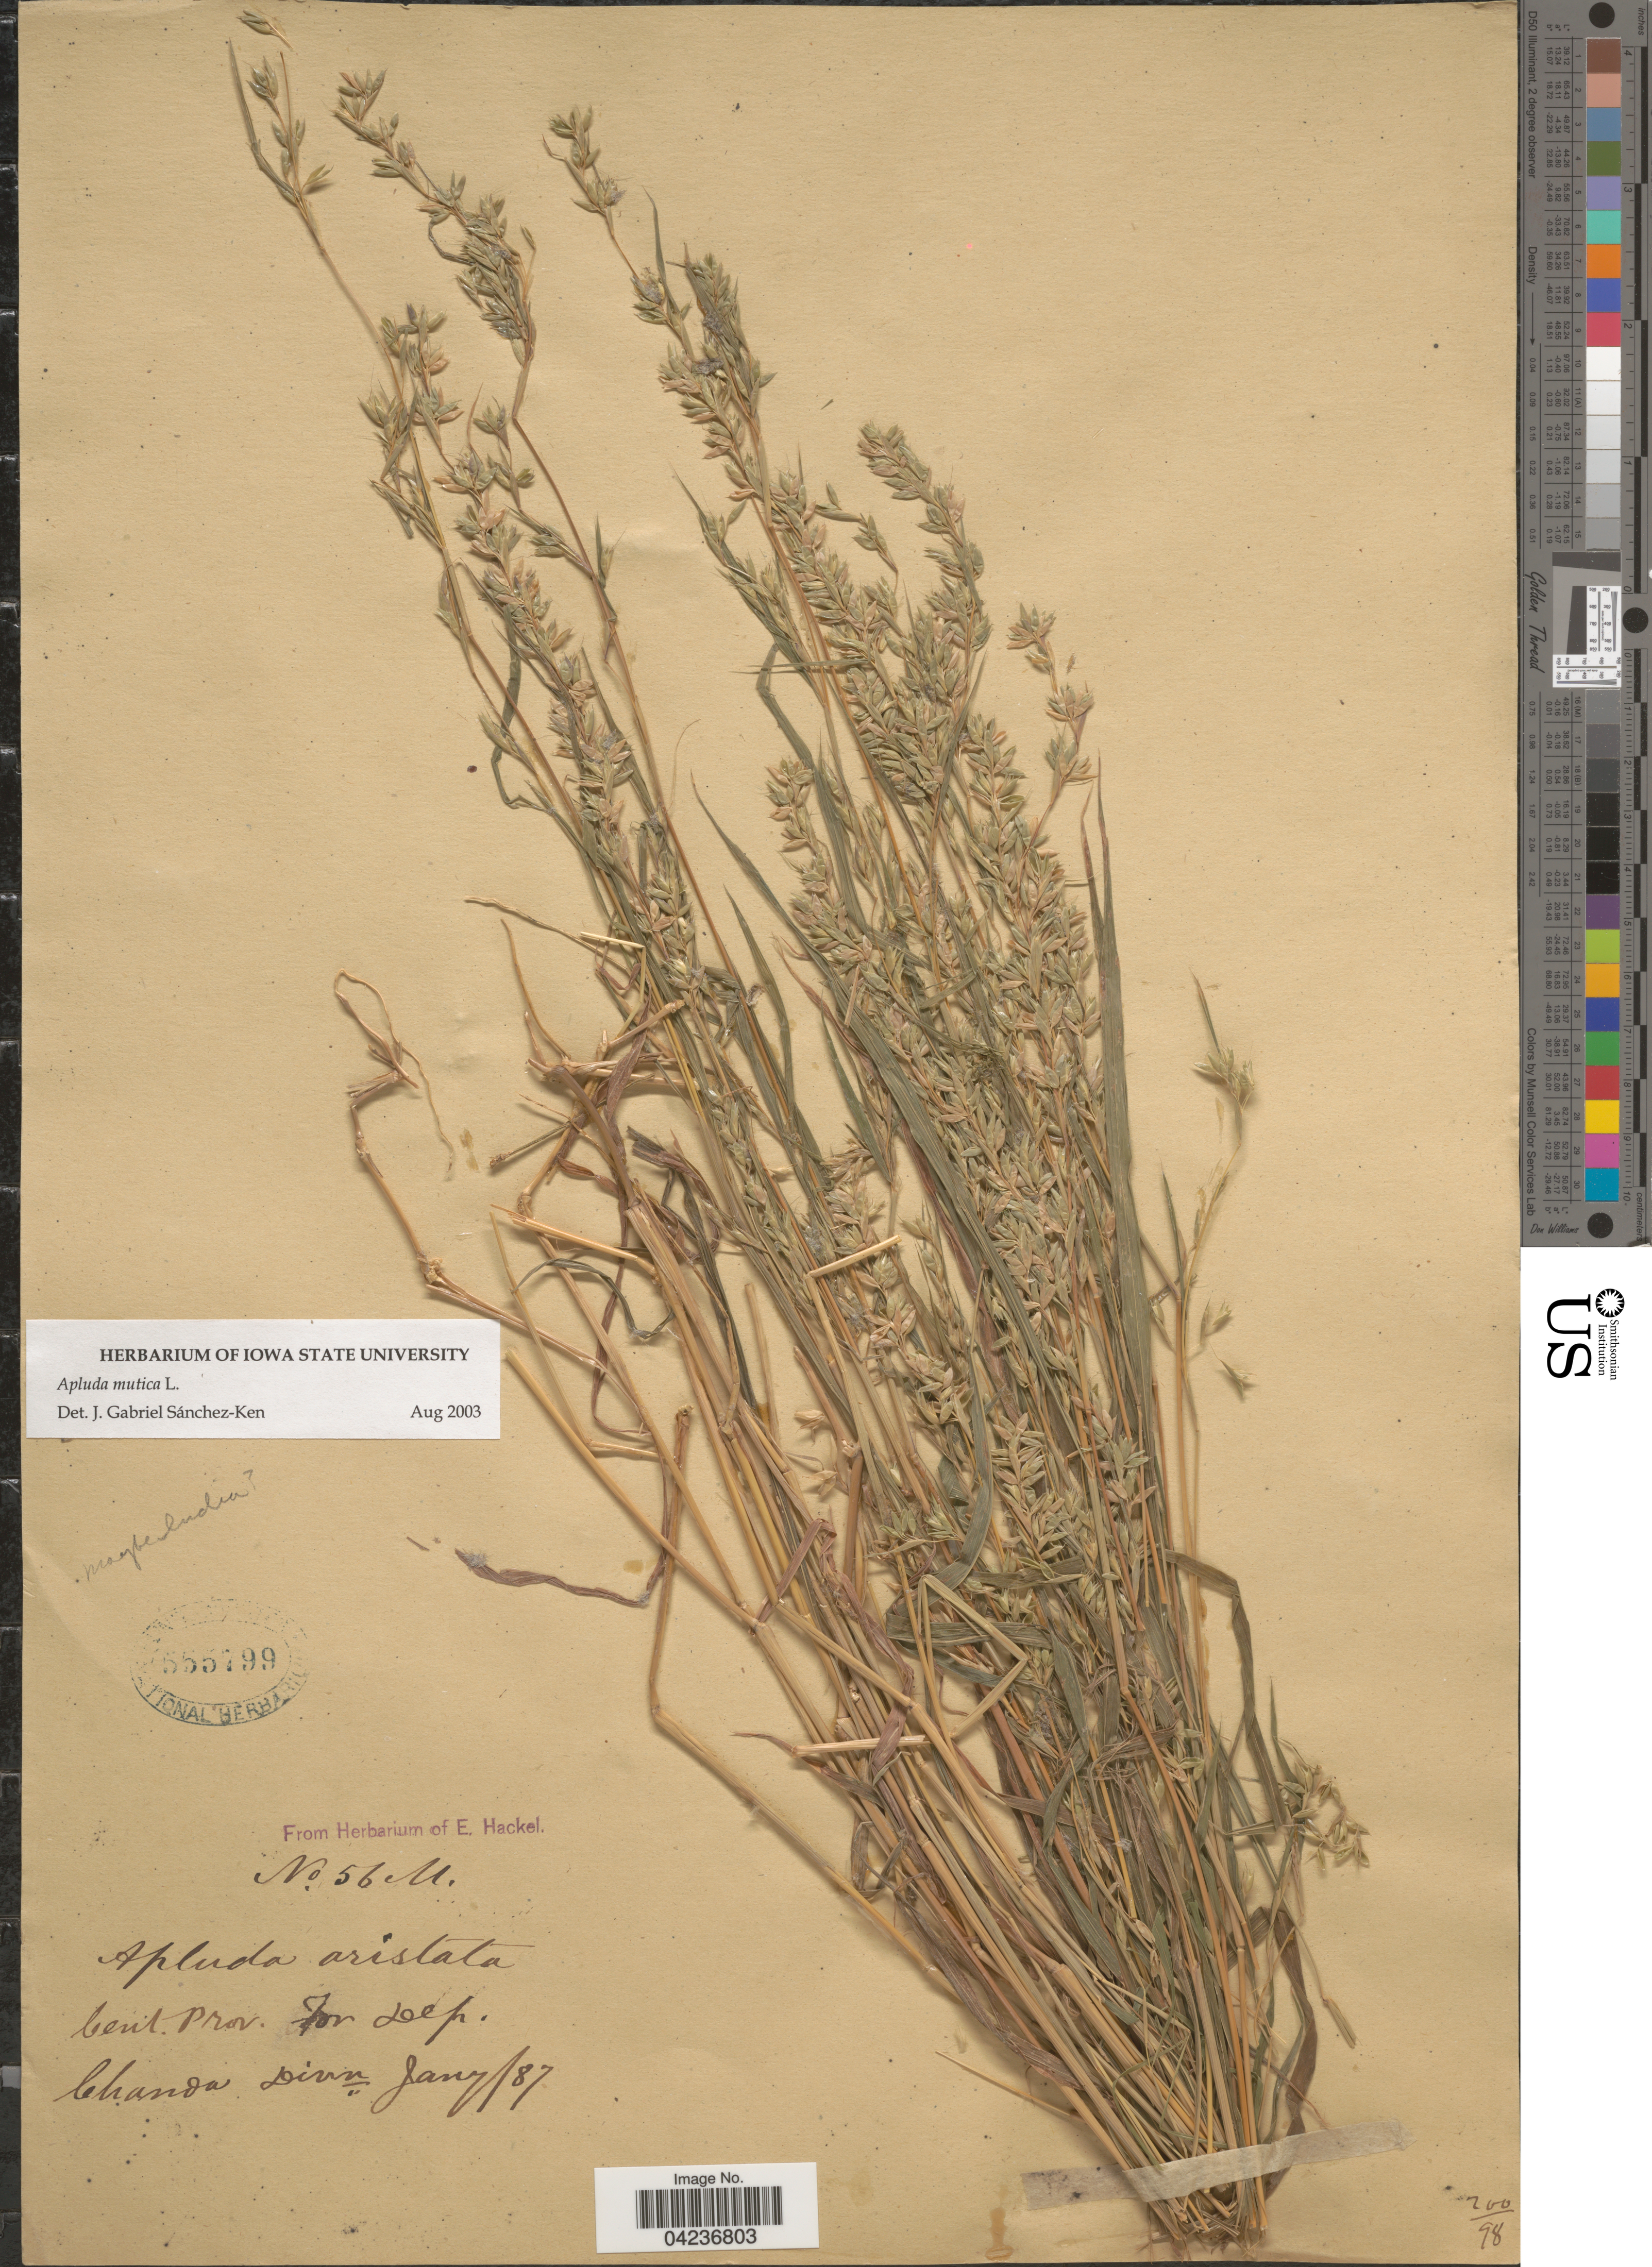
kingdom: Plantae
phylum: Tracheophyta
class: Liliopsida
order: Poales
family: Poaceae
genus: Apluda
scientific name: Apluda mutica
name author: L.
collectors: ex herb. E. Hackel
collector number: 56M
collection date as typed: Transcribed d/m/y: /1/87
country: India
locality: Cent. Prov. For Dep. Chanda Divn.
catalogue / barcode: US 555799